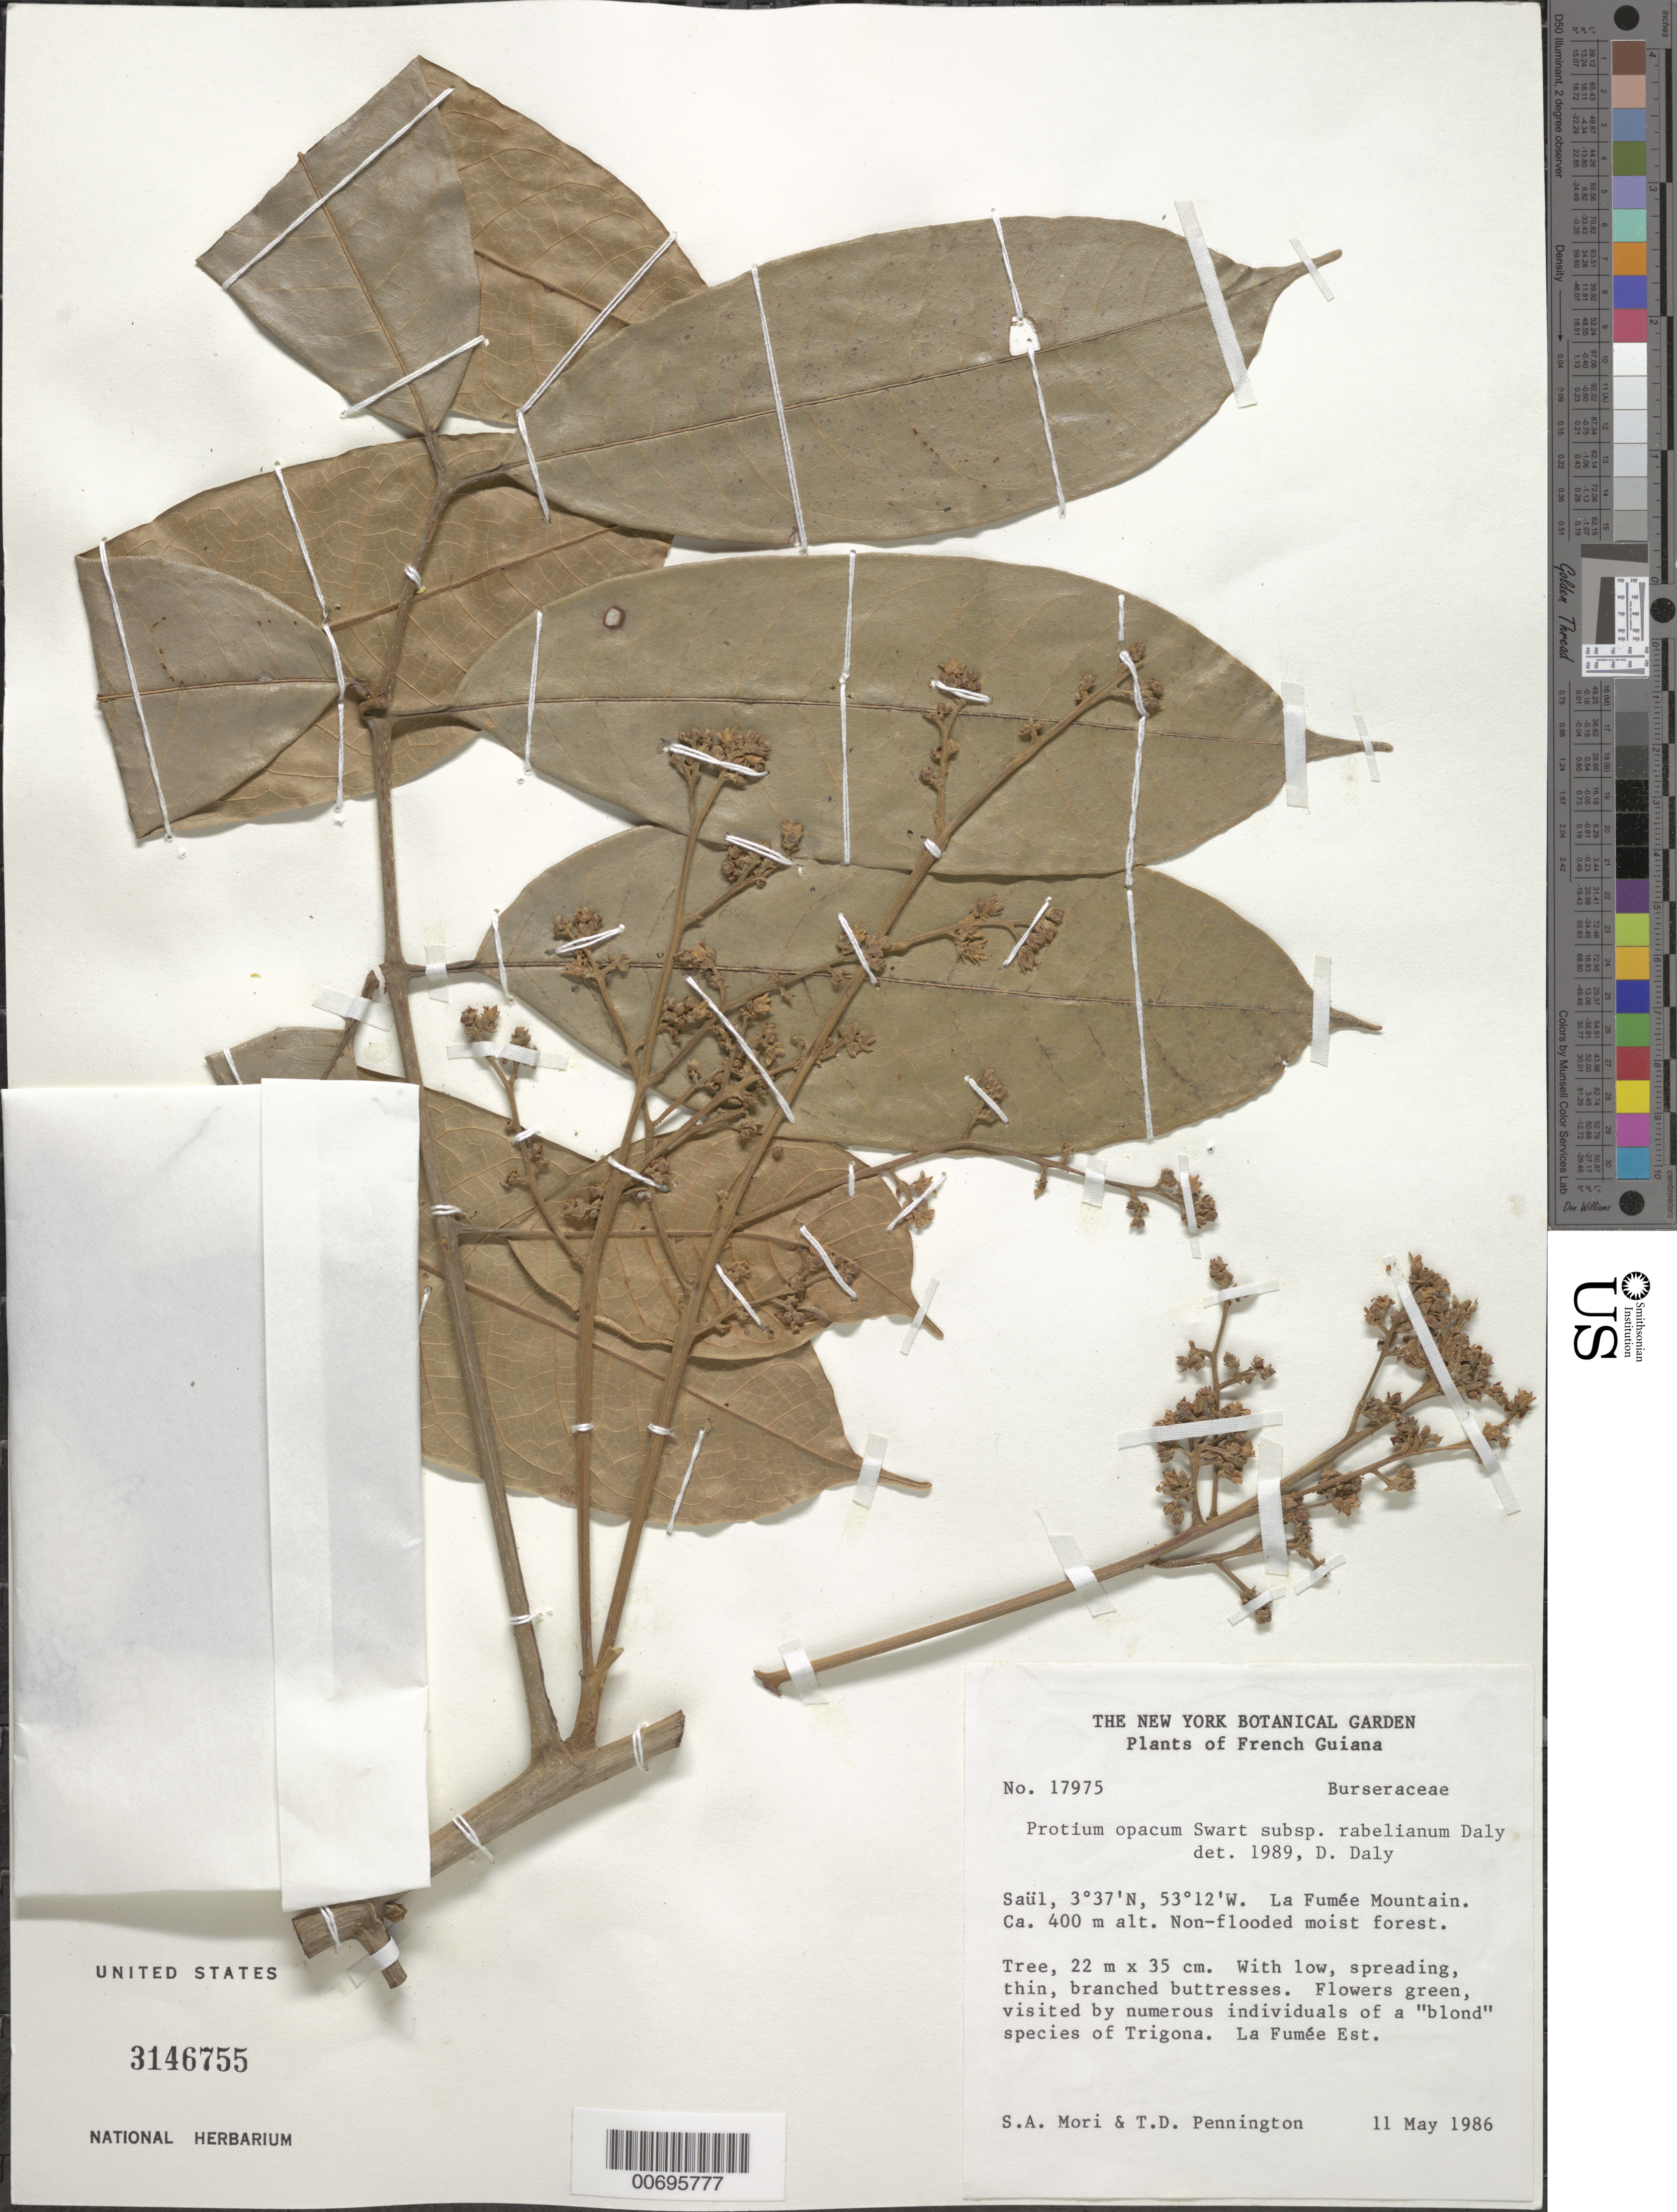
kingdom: Plantae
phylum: Tracheophyta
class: Magnoliopsida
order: Sapindales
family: Burseraceae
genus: Protium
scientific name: Protium opacum subsp. rabelianum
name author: Daly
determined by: Daly, D. C.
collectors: S. Mori & T. D. Pennington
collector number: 17975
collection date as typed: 11-May-86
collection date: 1986-05-11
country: French Guiana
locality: Saül, La Fumée Mountain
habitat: Non-flooded moist forest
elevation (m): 400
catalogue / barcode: US 3146755